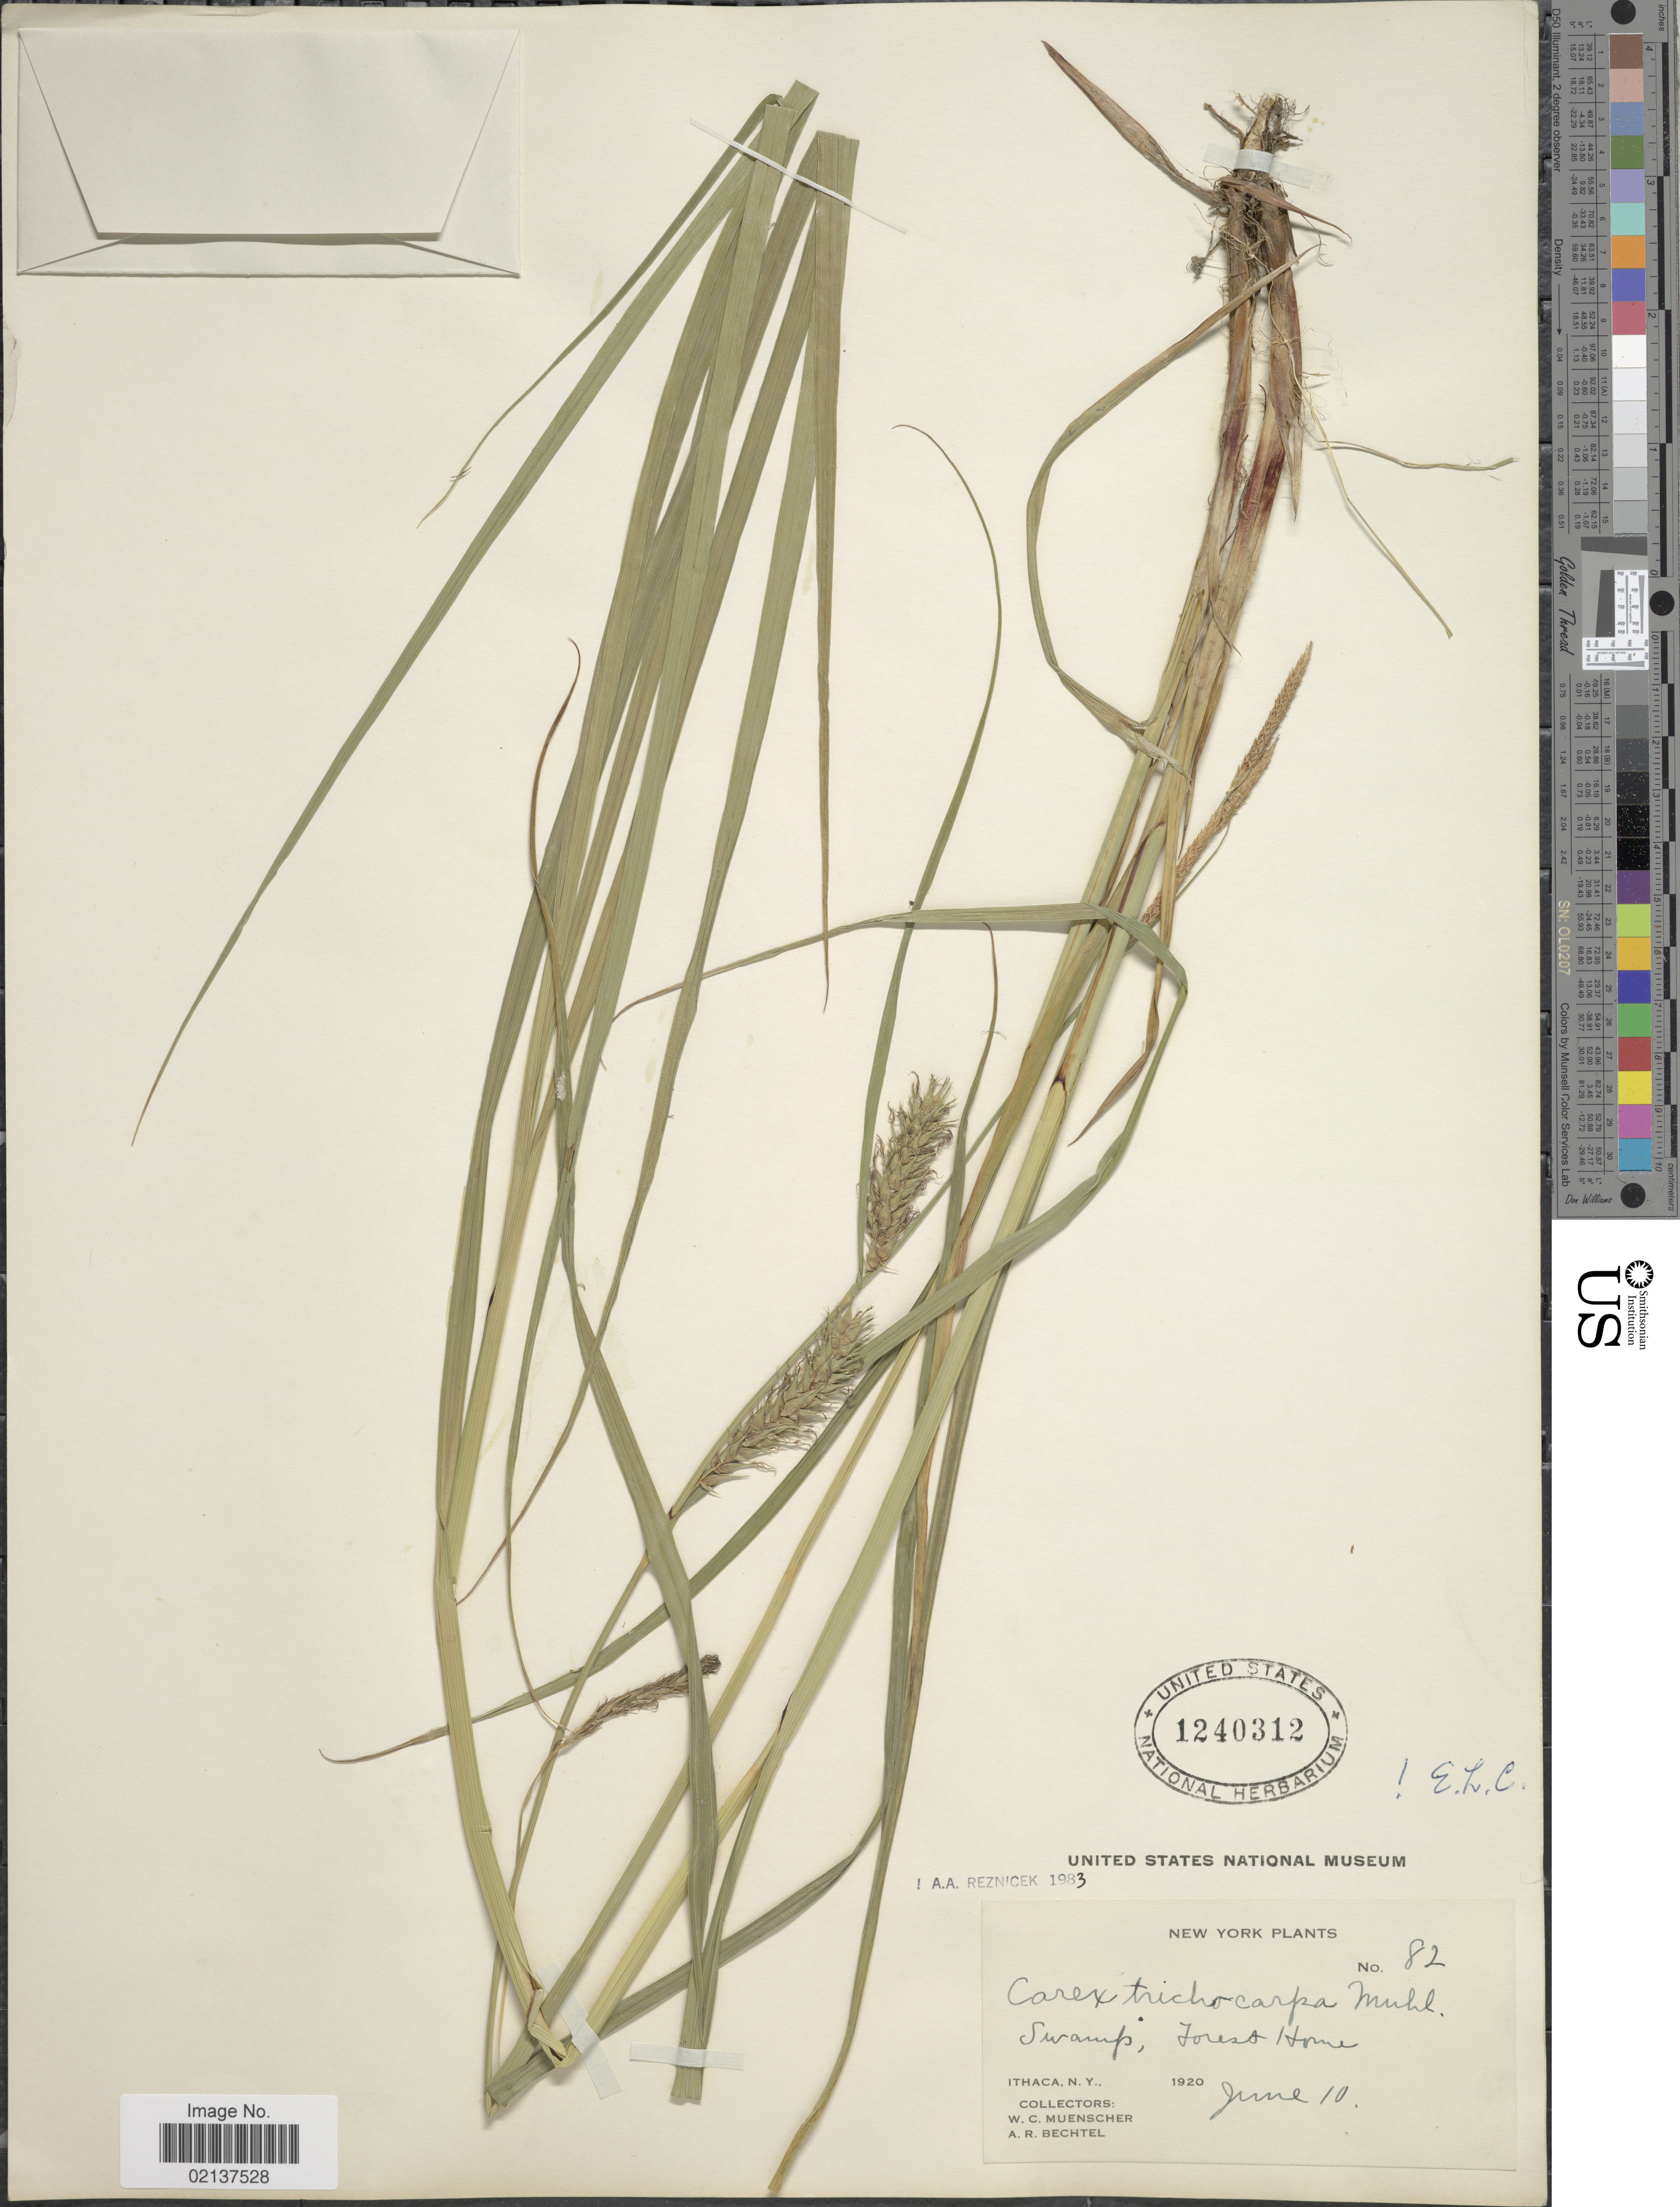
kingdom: Plantae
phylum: Tracheophyta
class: Liliopsida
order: Poales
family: Cyperaceae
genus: Carex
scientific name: Carex trichocarpa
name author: Muhl. ex Willd.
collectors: W. Muenscher & A. Bechtel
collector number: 82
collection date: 1920-06-10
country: United States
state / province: New York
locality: Forest Home, Ithaca, N.Y.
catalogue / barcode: US 1240312